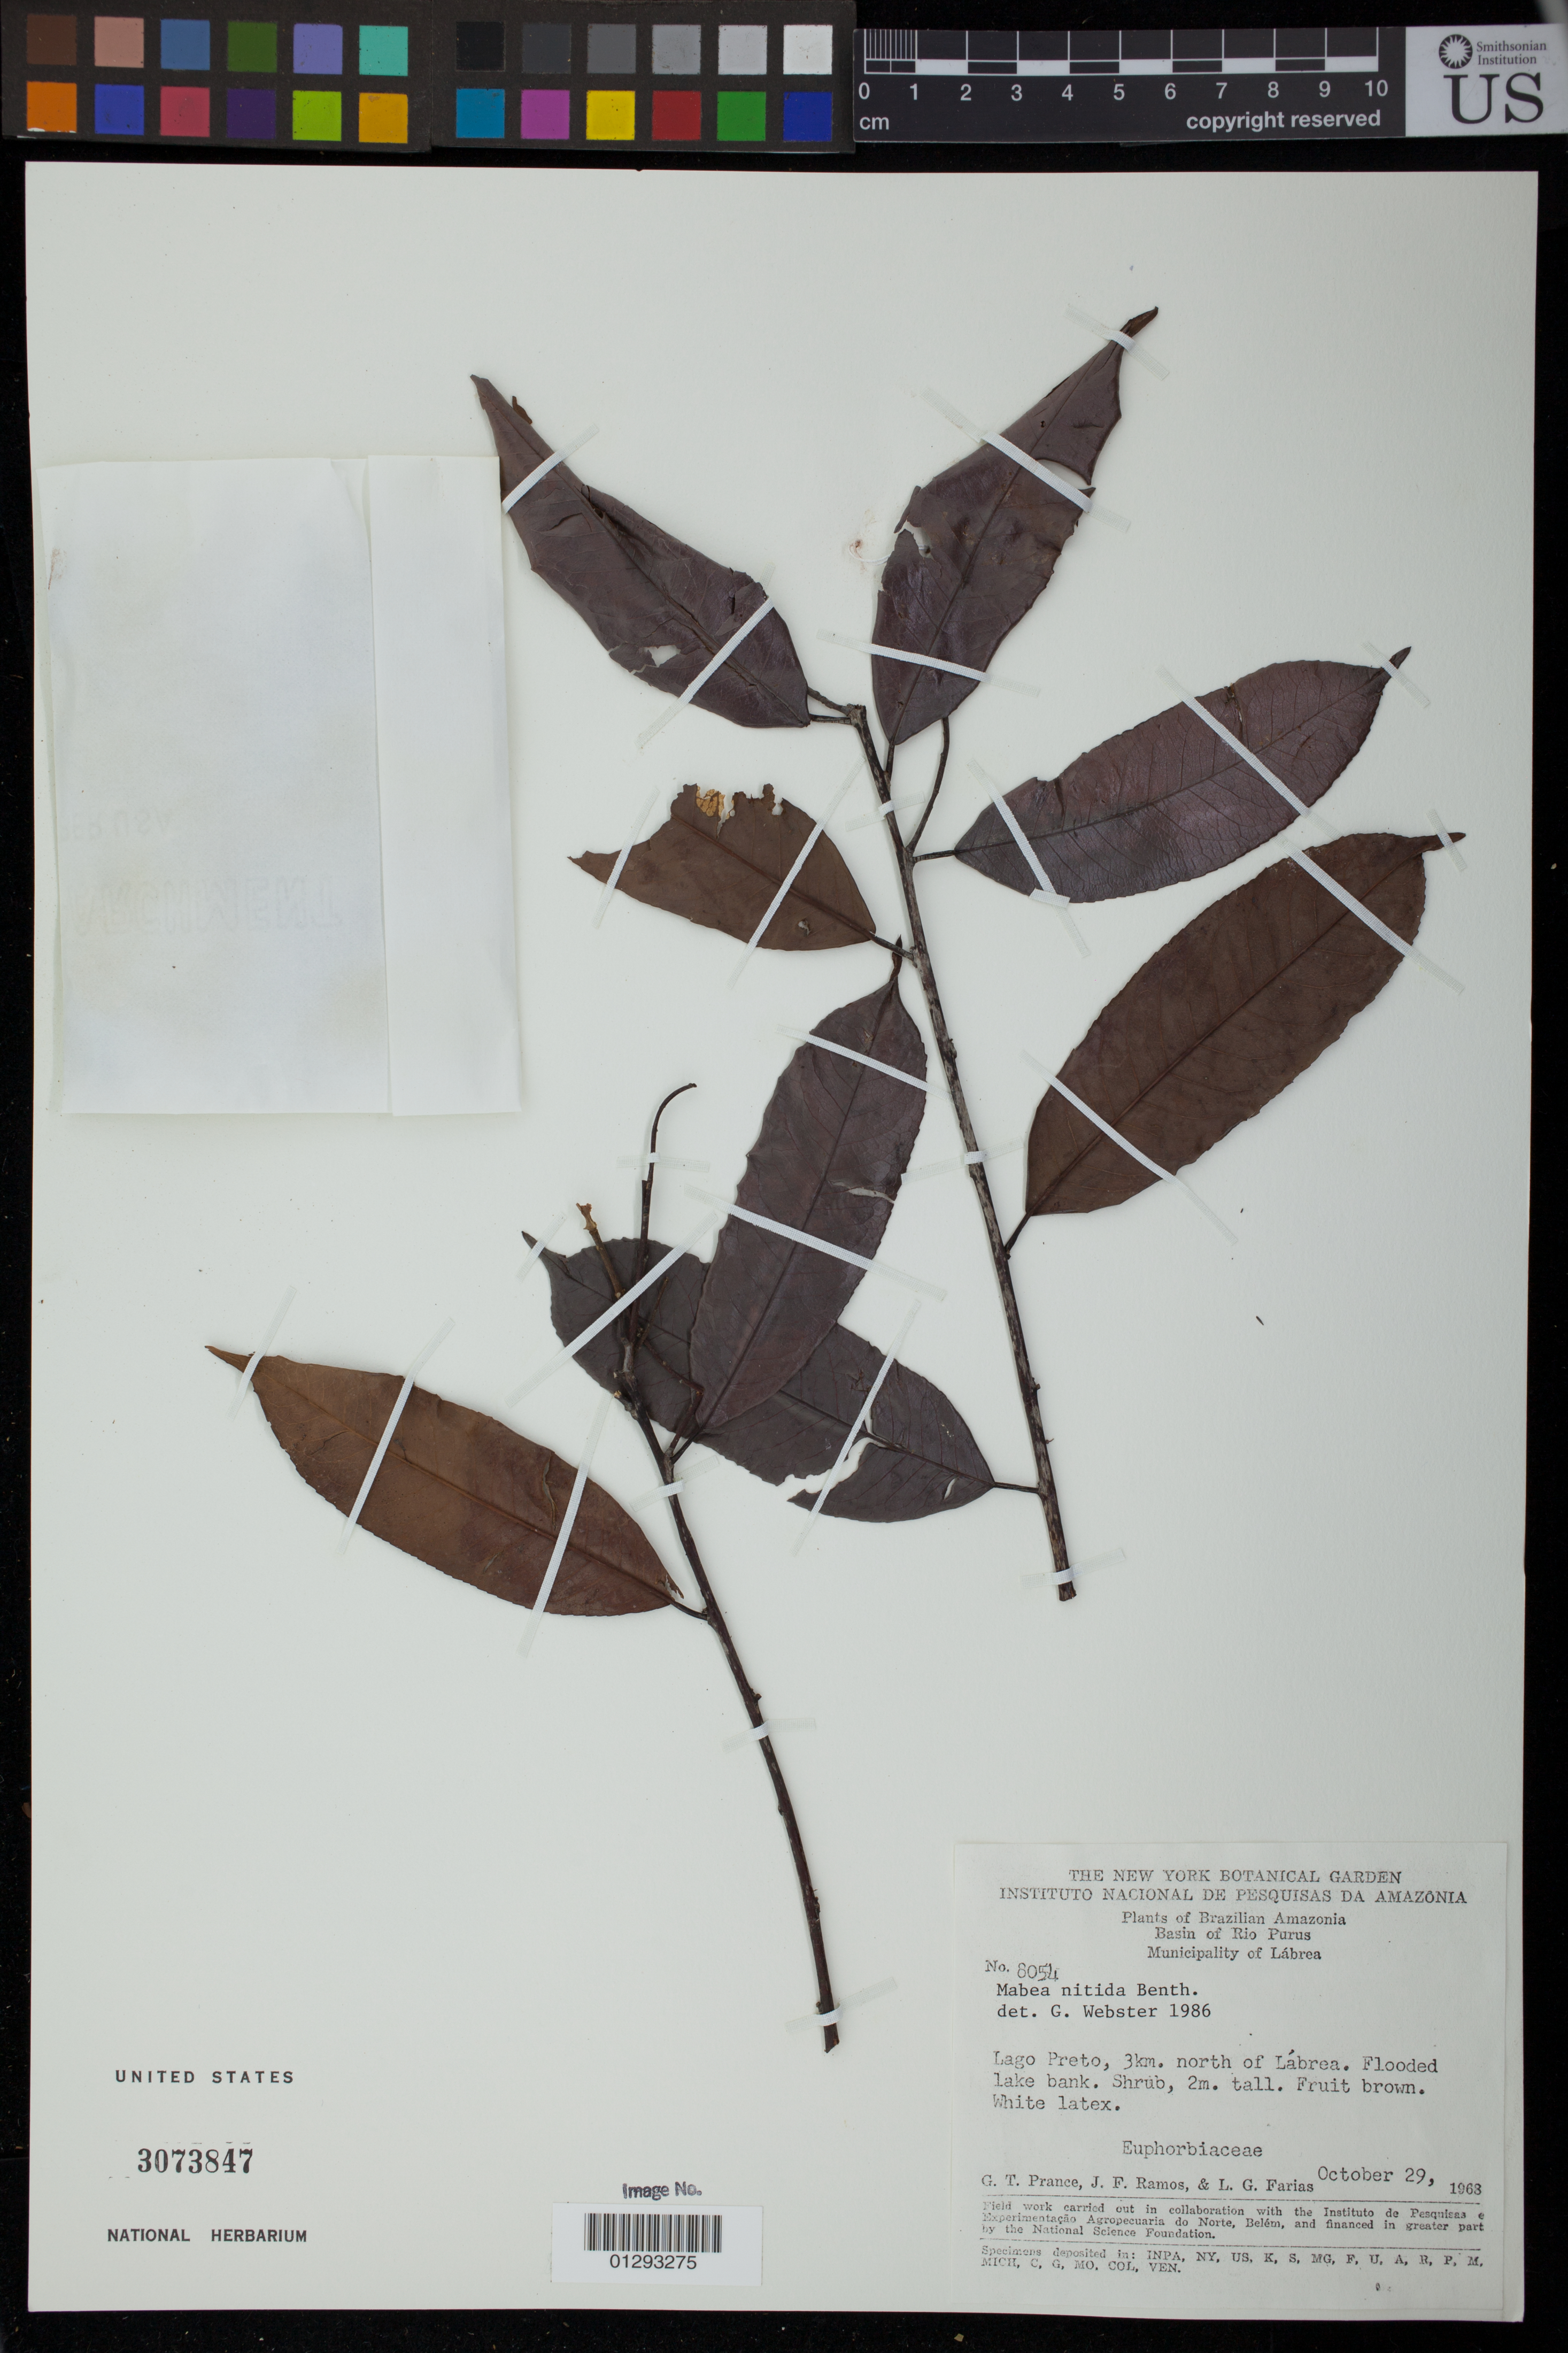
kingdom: Plantae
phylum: Tracheophyta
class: Magnoliopsida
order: Malpighiales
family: Euphorbiaceae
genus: Mabea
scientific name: Mabea nitida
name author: Spruce ex Benth.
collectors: G. T. Prance, J. F. Ramos & L. G. Farias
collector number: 8054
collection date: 1968-10-29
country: Brazil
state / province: Amazonas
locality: Basin of Rio Purus. Municipality of Labrea. Lago Preto, 3 km. north of Labrea.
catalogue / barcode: US 3073847